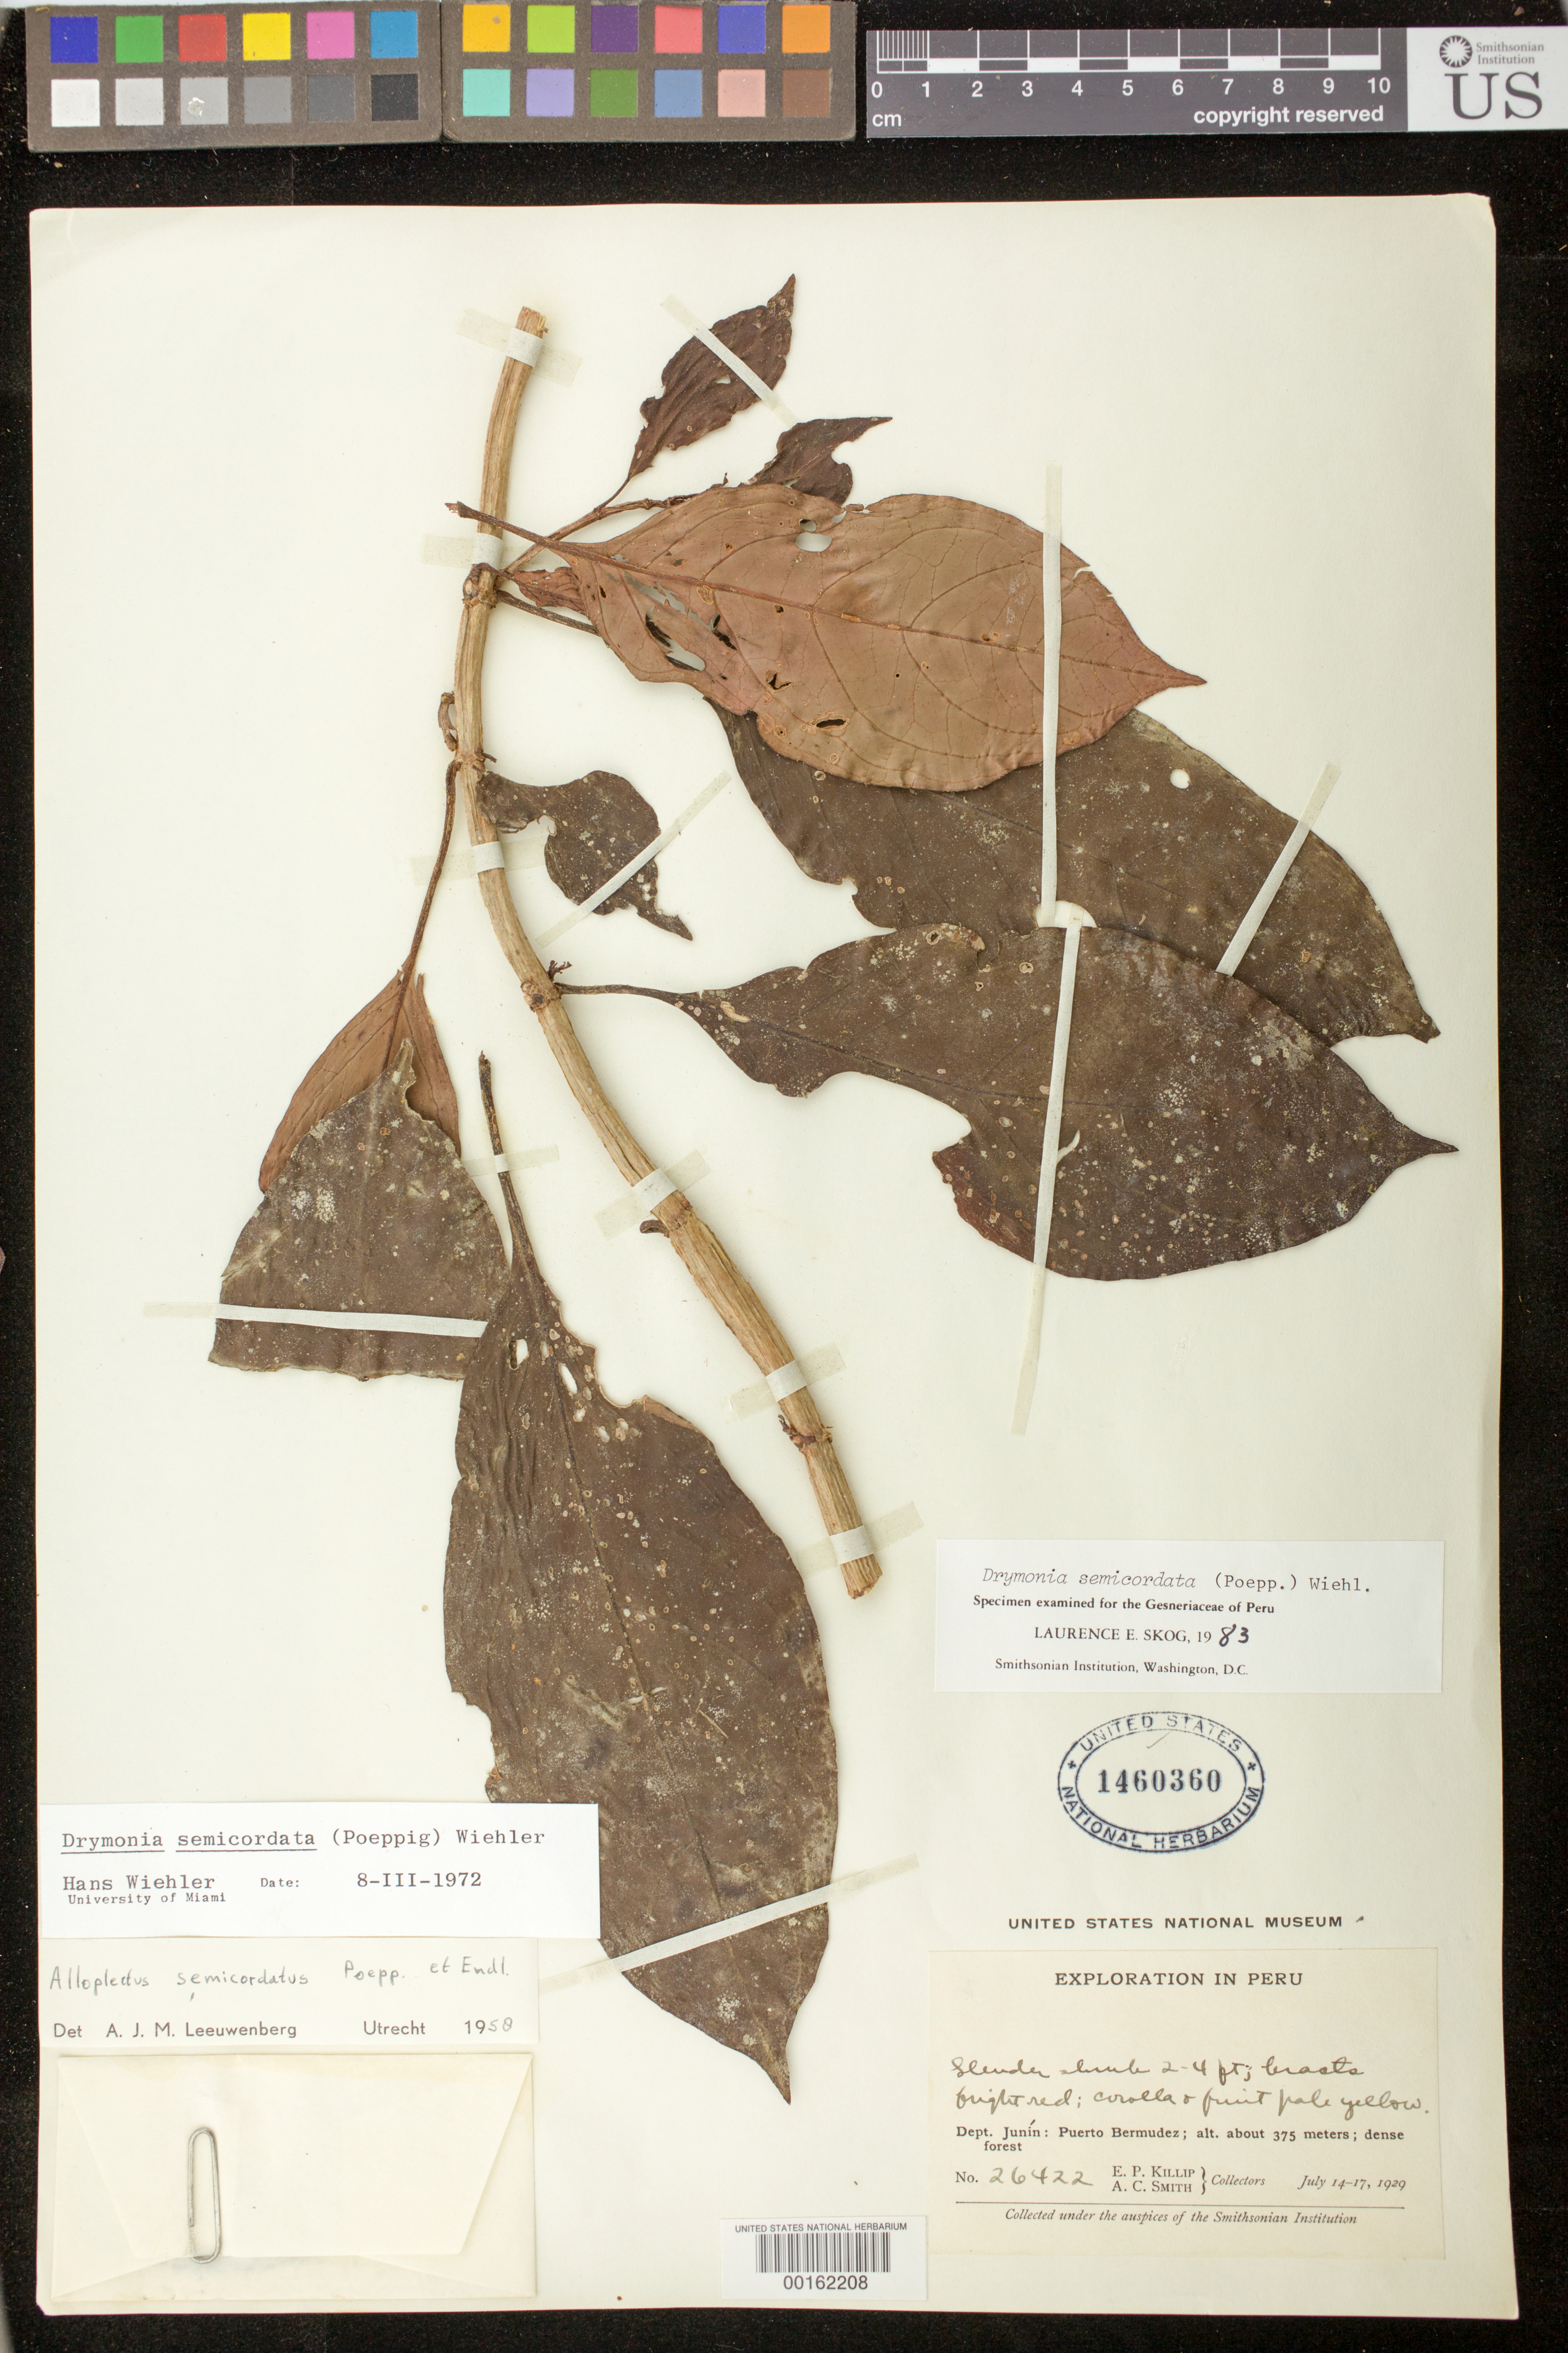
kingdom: Plantae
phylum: Tracheophyta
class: Magnoliopsida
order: Lamiales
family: Gesneriaceae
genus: Drymonia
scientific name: Drymonia semicordata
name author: (Poepp.) Wiehler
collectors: E. P. Killip & A. C. Smith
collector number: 26422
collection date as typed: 14-17 Jul 1929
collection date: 1929-07-14/1929-07-17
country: Peru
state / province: Pasco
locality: Junín.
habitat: Dense forest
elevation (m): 375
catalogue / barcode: US 1460360